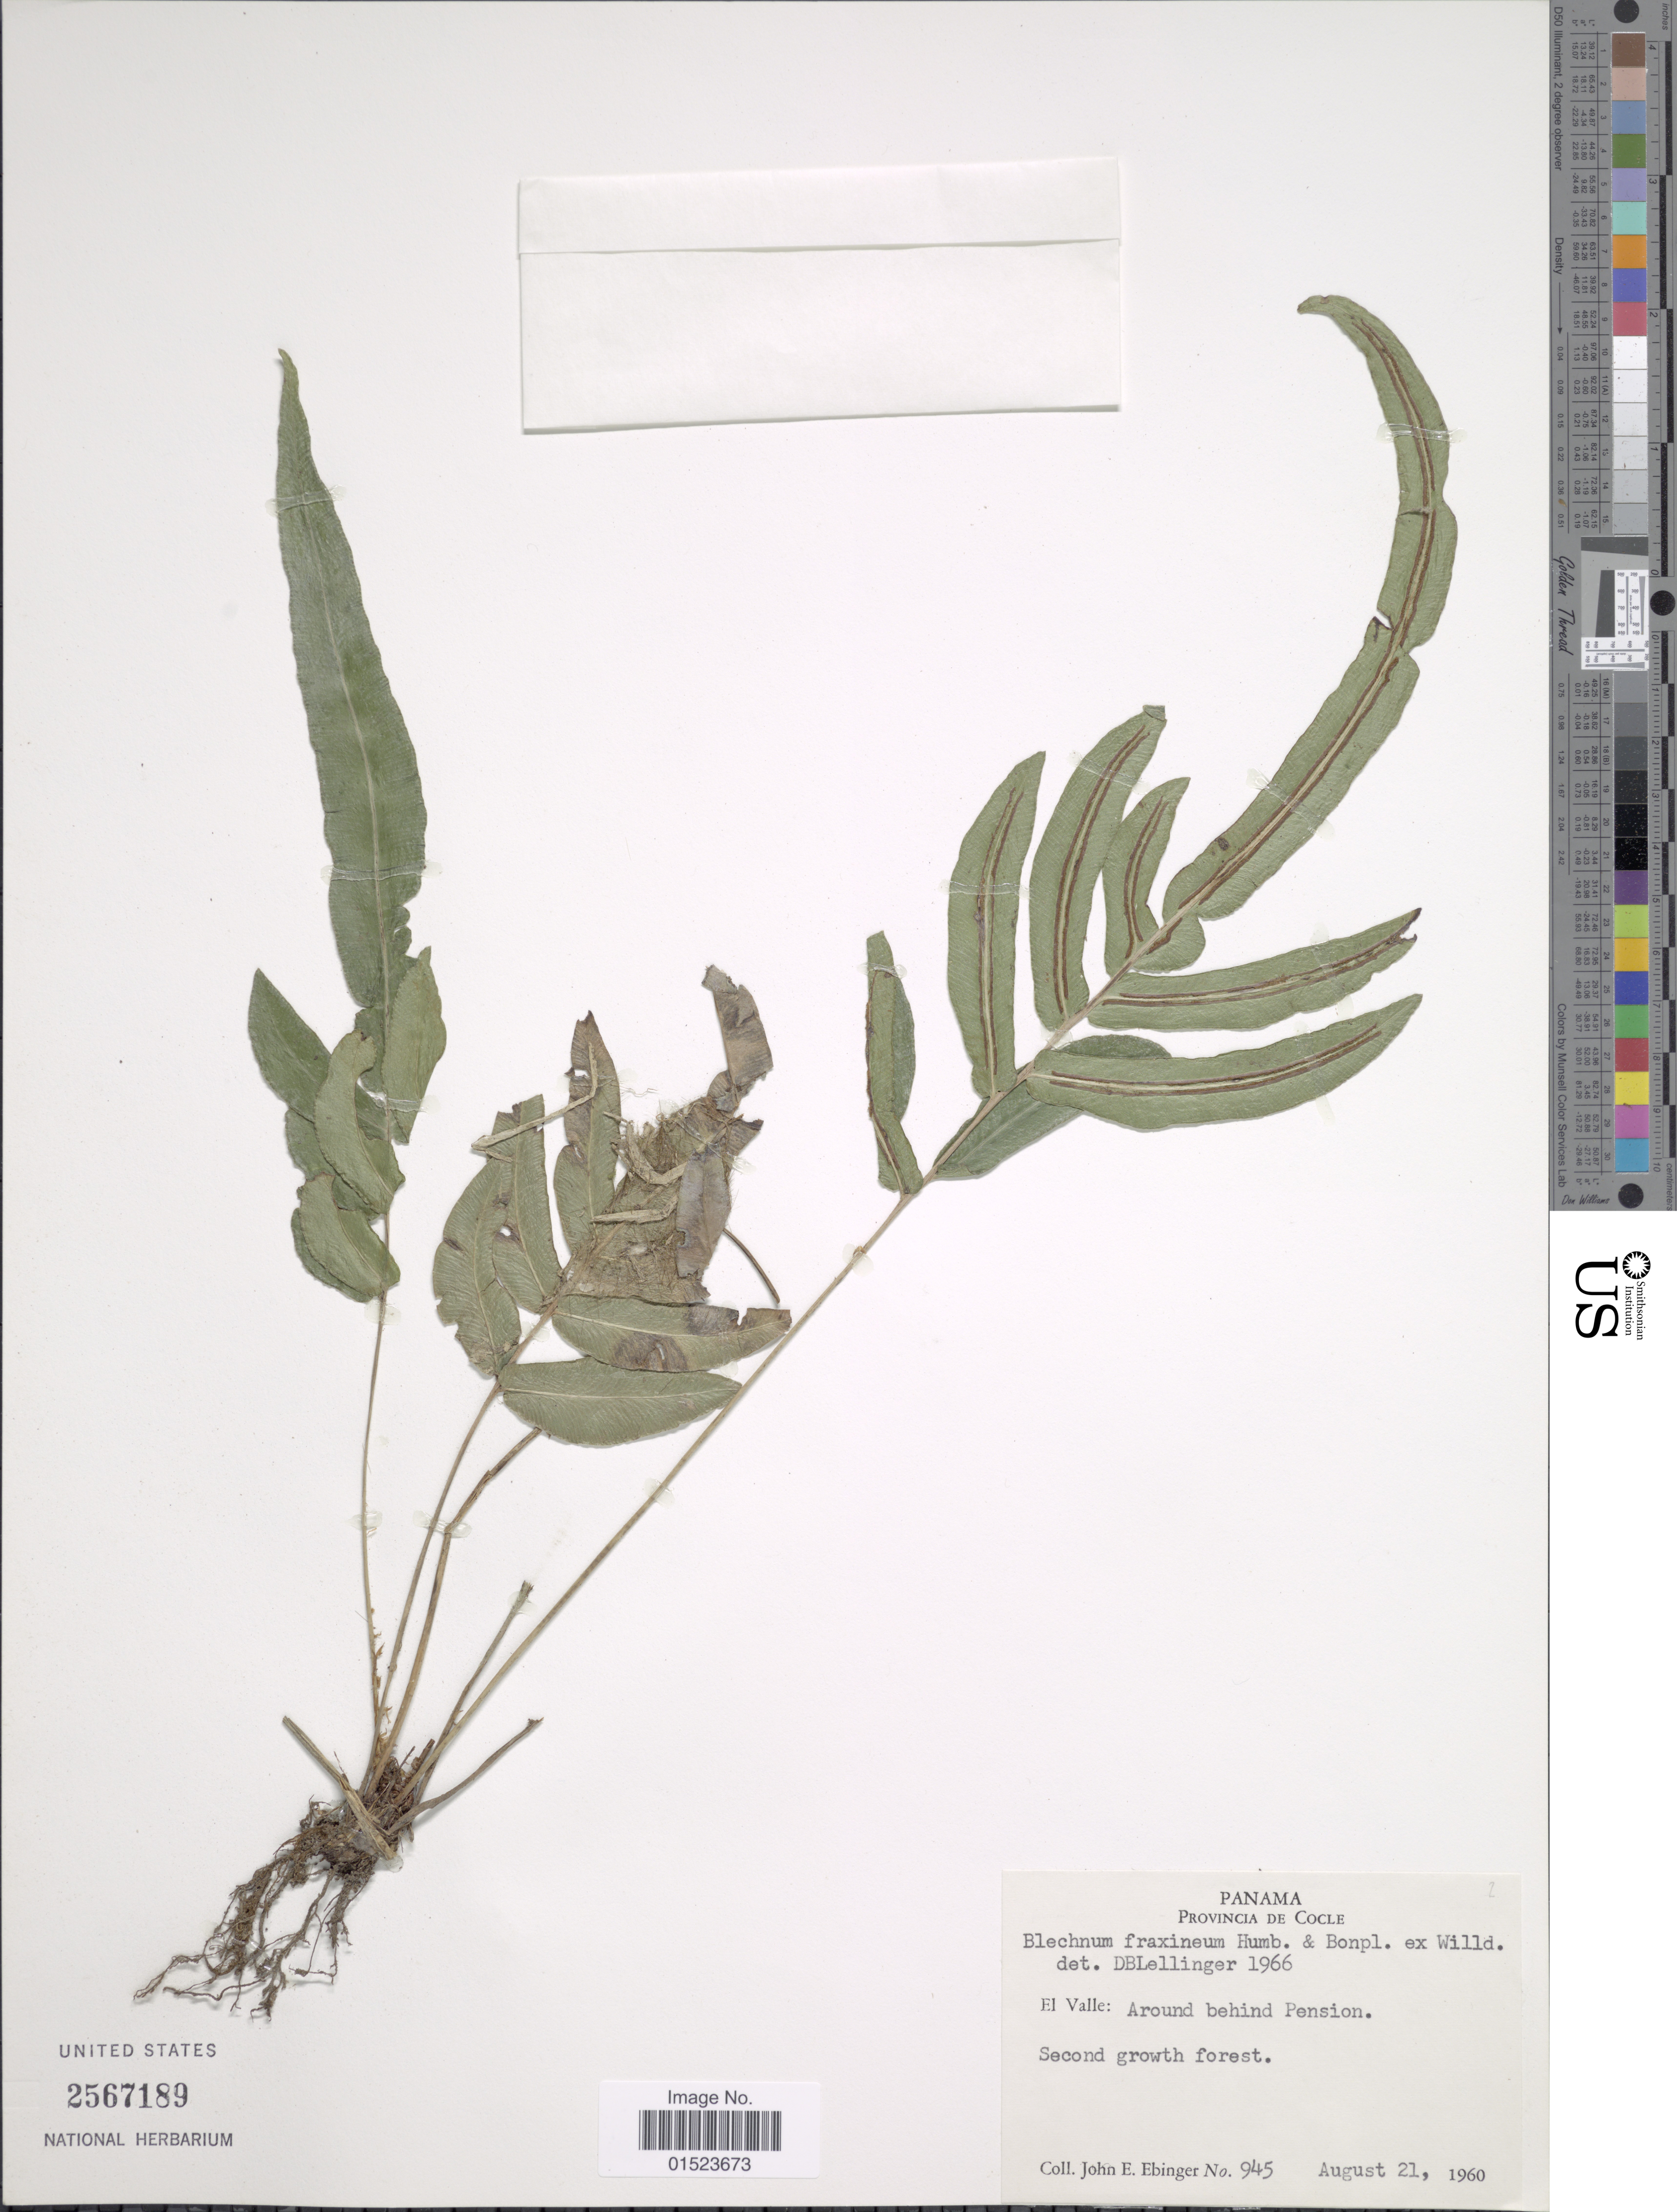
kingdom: Plantae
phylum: Tracheophyta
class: Polypodiopsida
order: Polypodiales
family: Blechnaceae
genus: Blechnum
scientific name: Blechnum caudatum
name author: Cav.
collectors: J. Ebinger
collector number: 945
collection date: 1960-08-21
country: Panama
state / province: Coclé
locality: El Valle: Around behind Pension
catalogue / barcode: US 2567189